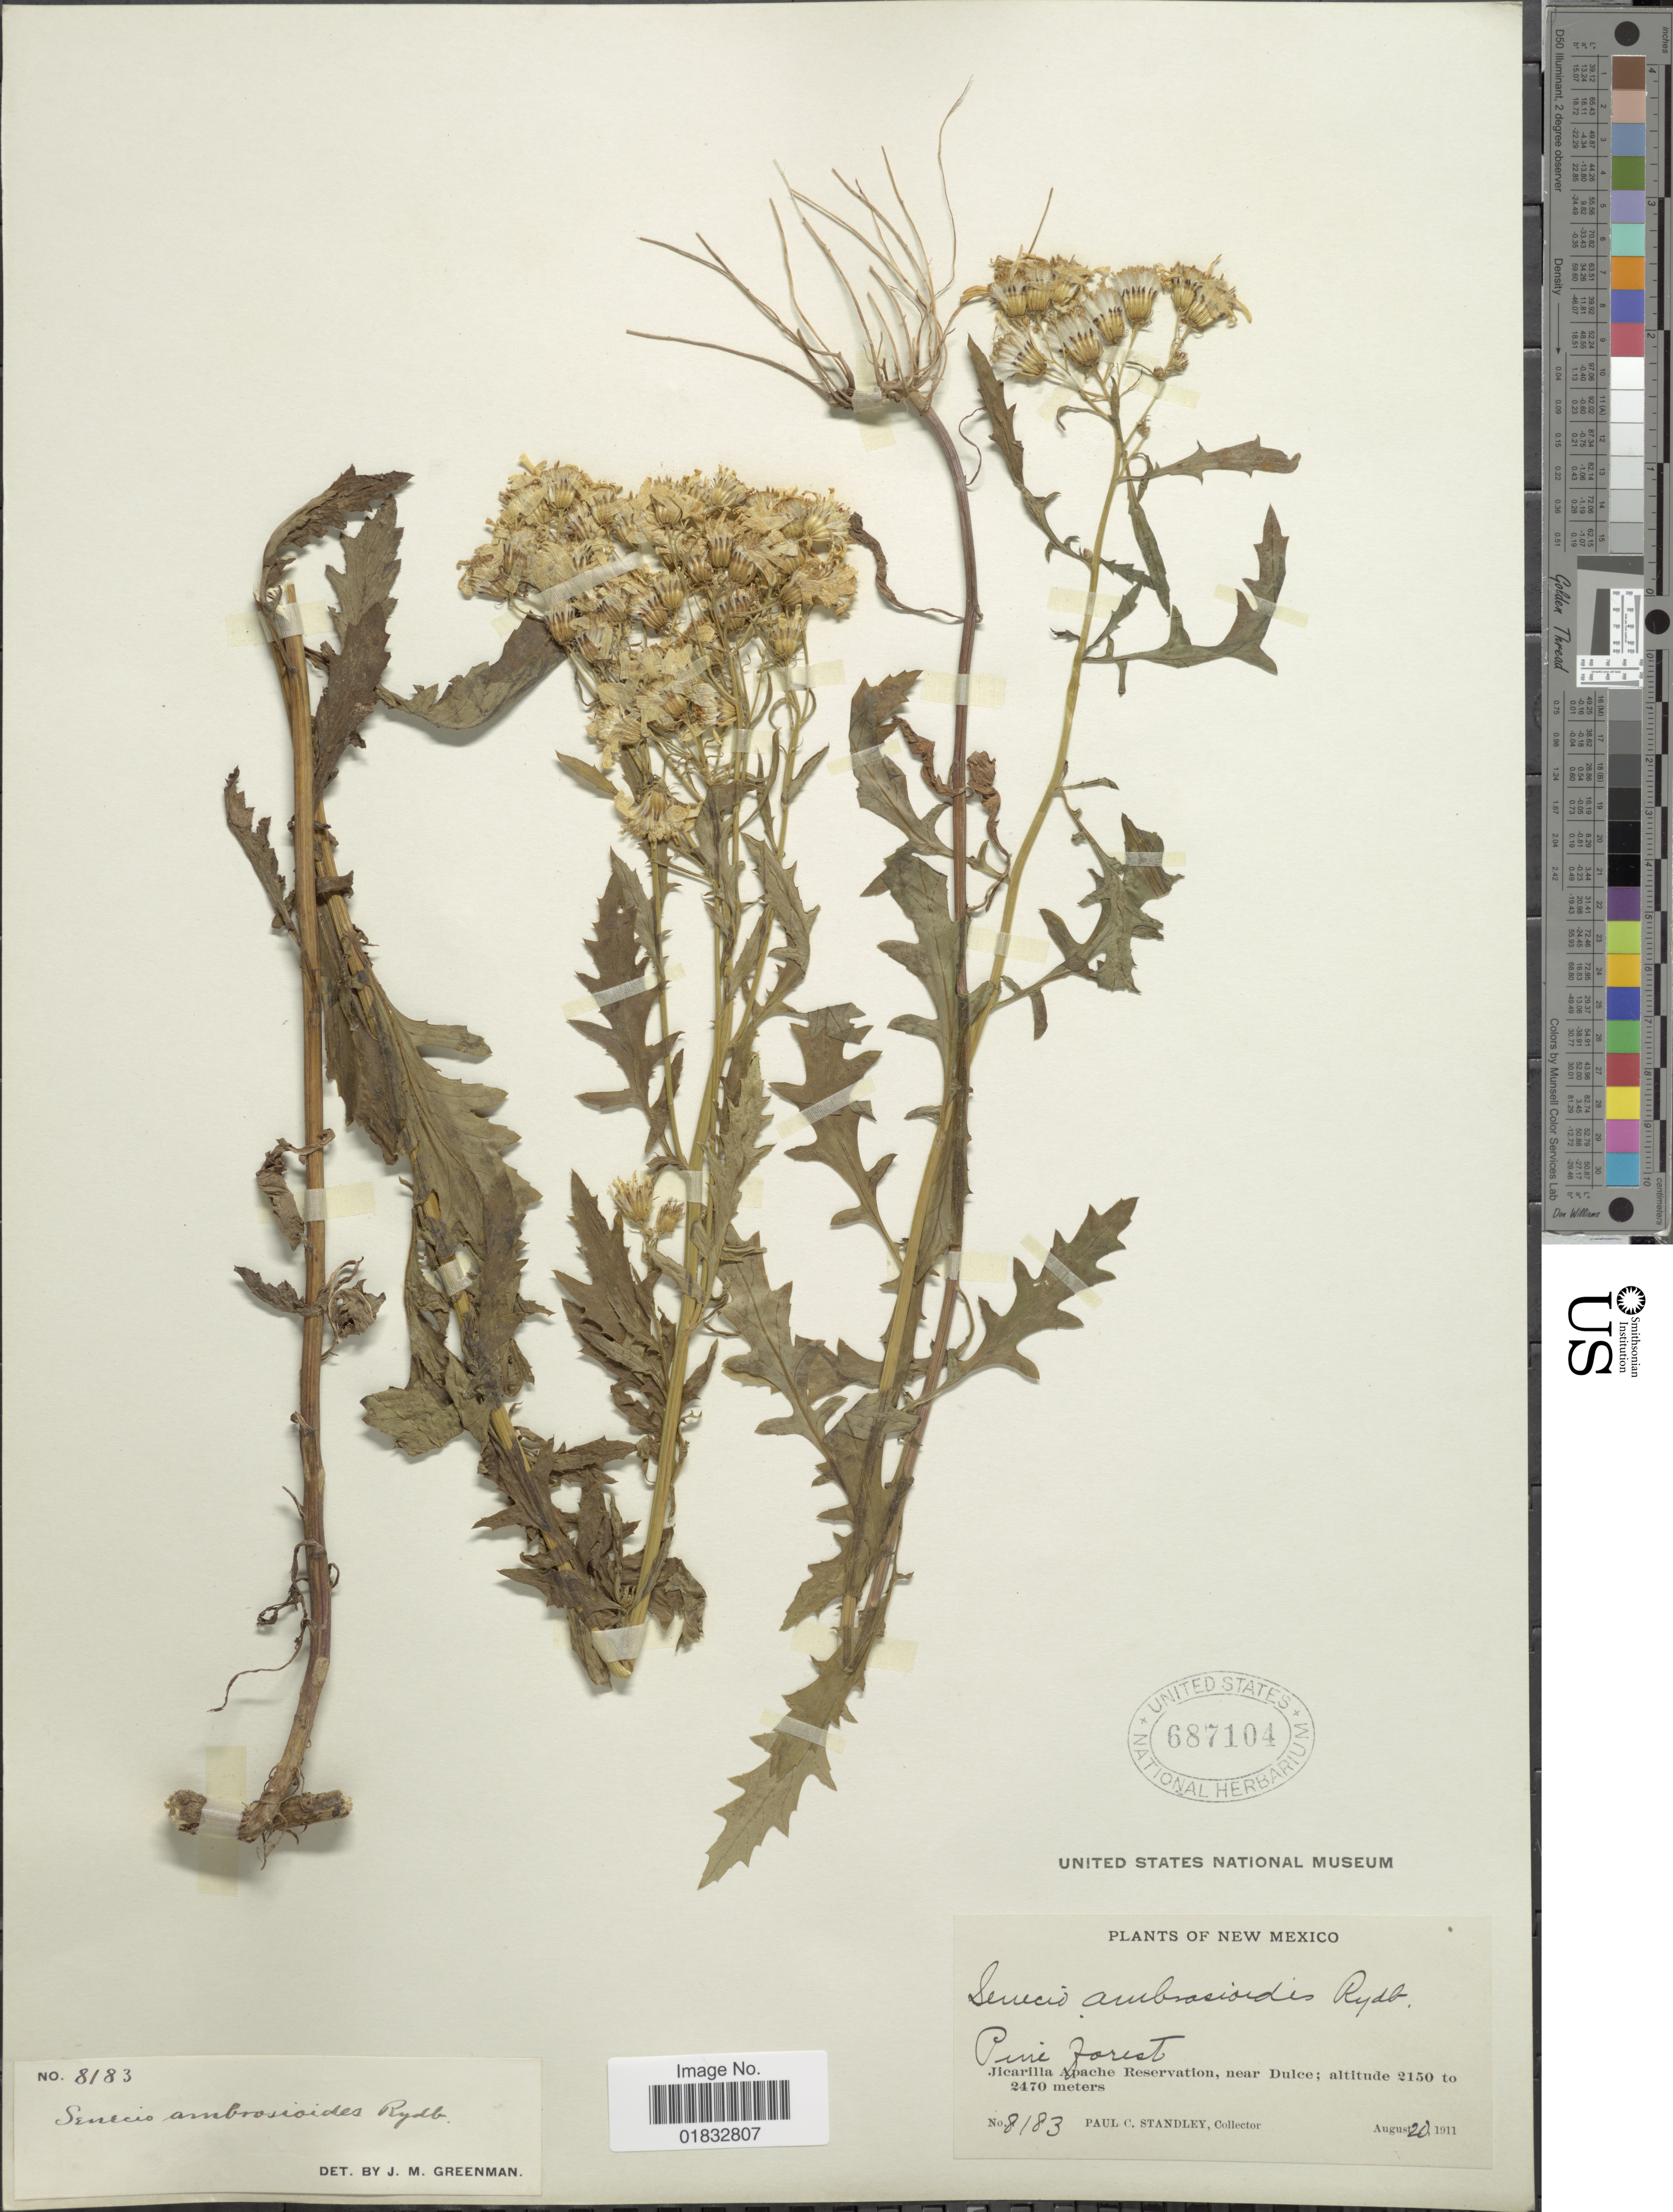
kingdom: Plantae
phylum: Tracheophyta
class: Magnoliopsida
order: Asterales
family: Asteraceae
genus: Senecio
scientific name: Senecio eremophilus var. kingii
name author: (Rydb.) Greenm.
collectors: P. C. Standley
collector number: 8183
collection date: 1911-08-20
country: United States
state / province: New Mexico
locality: Pine forest, Jicarilla Apache Reservation, near Dulce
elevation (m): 2150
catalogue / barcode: US 687104